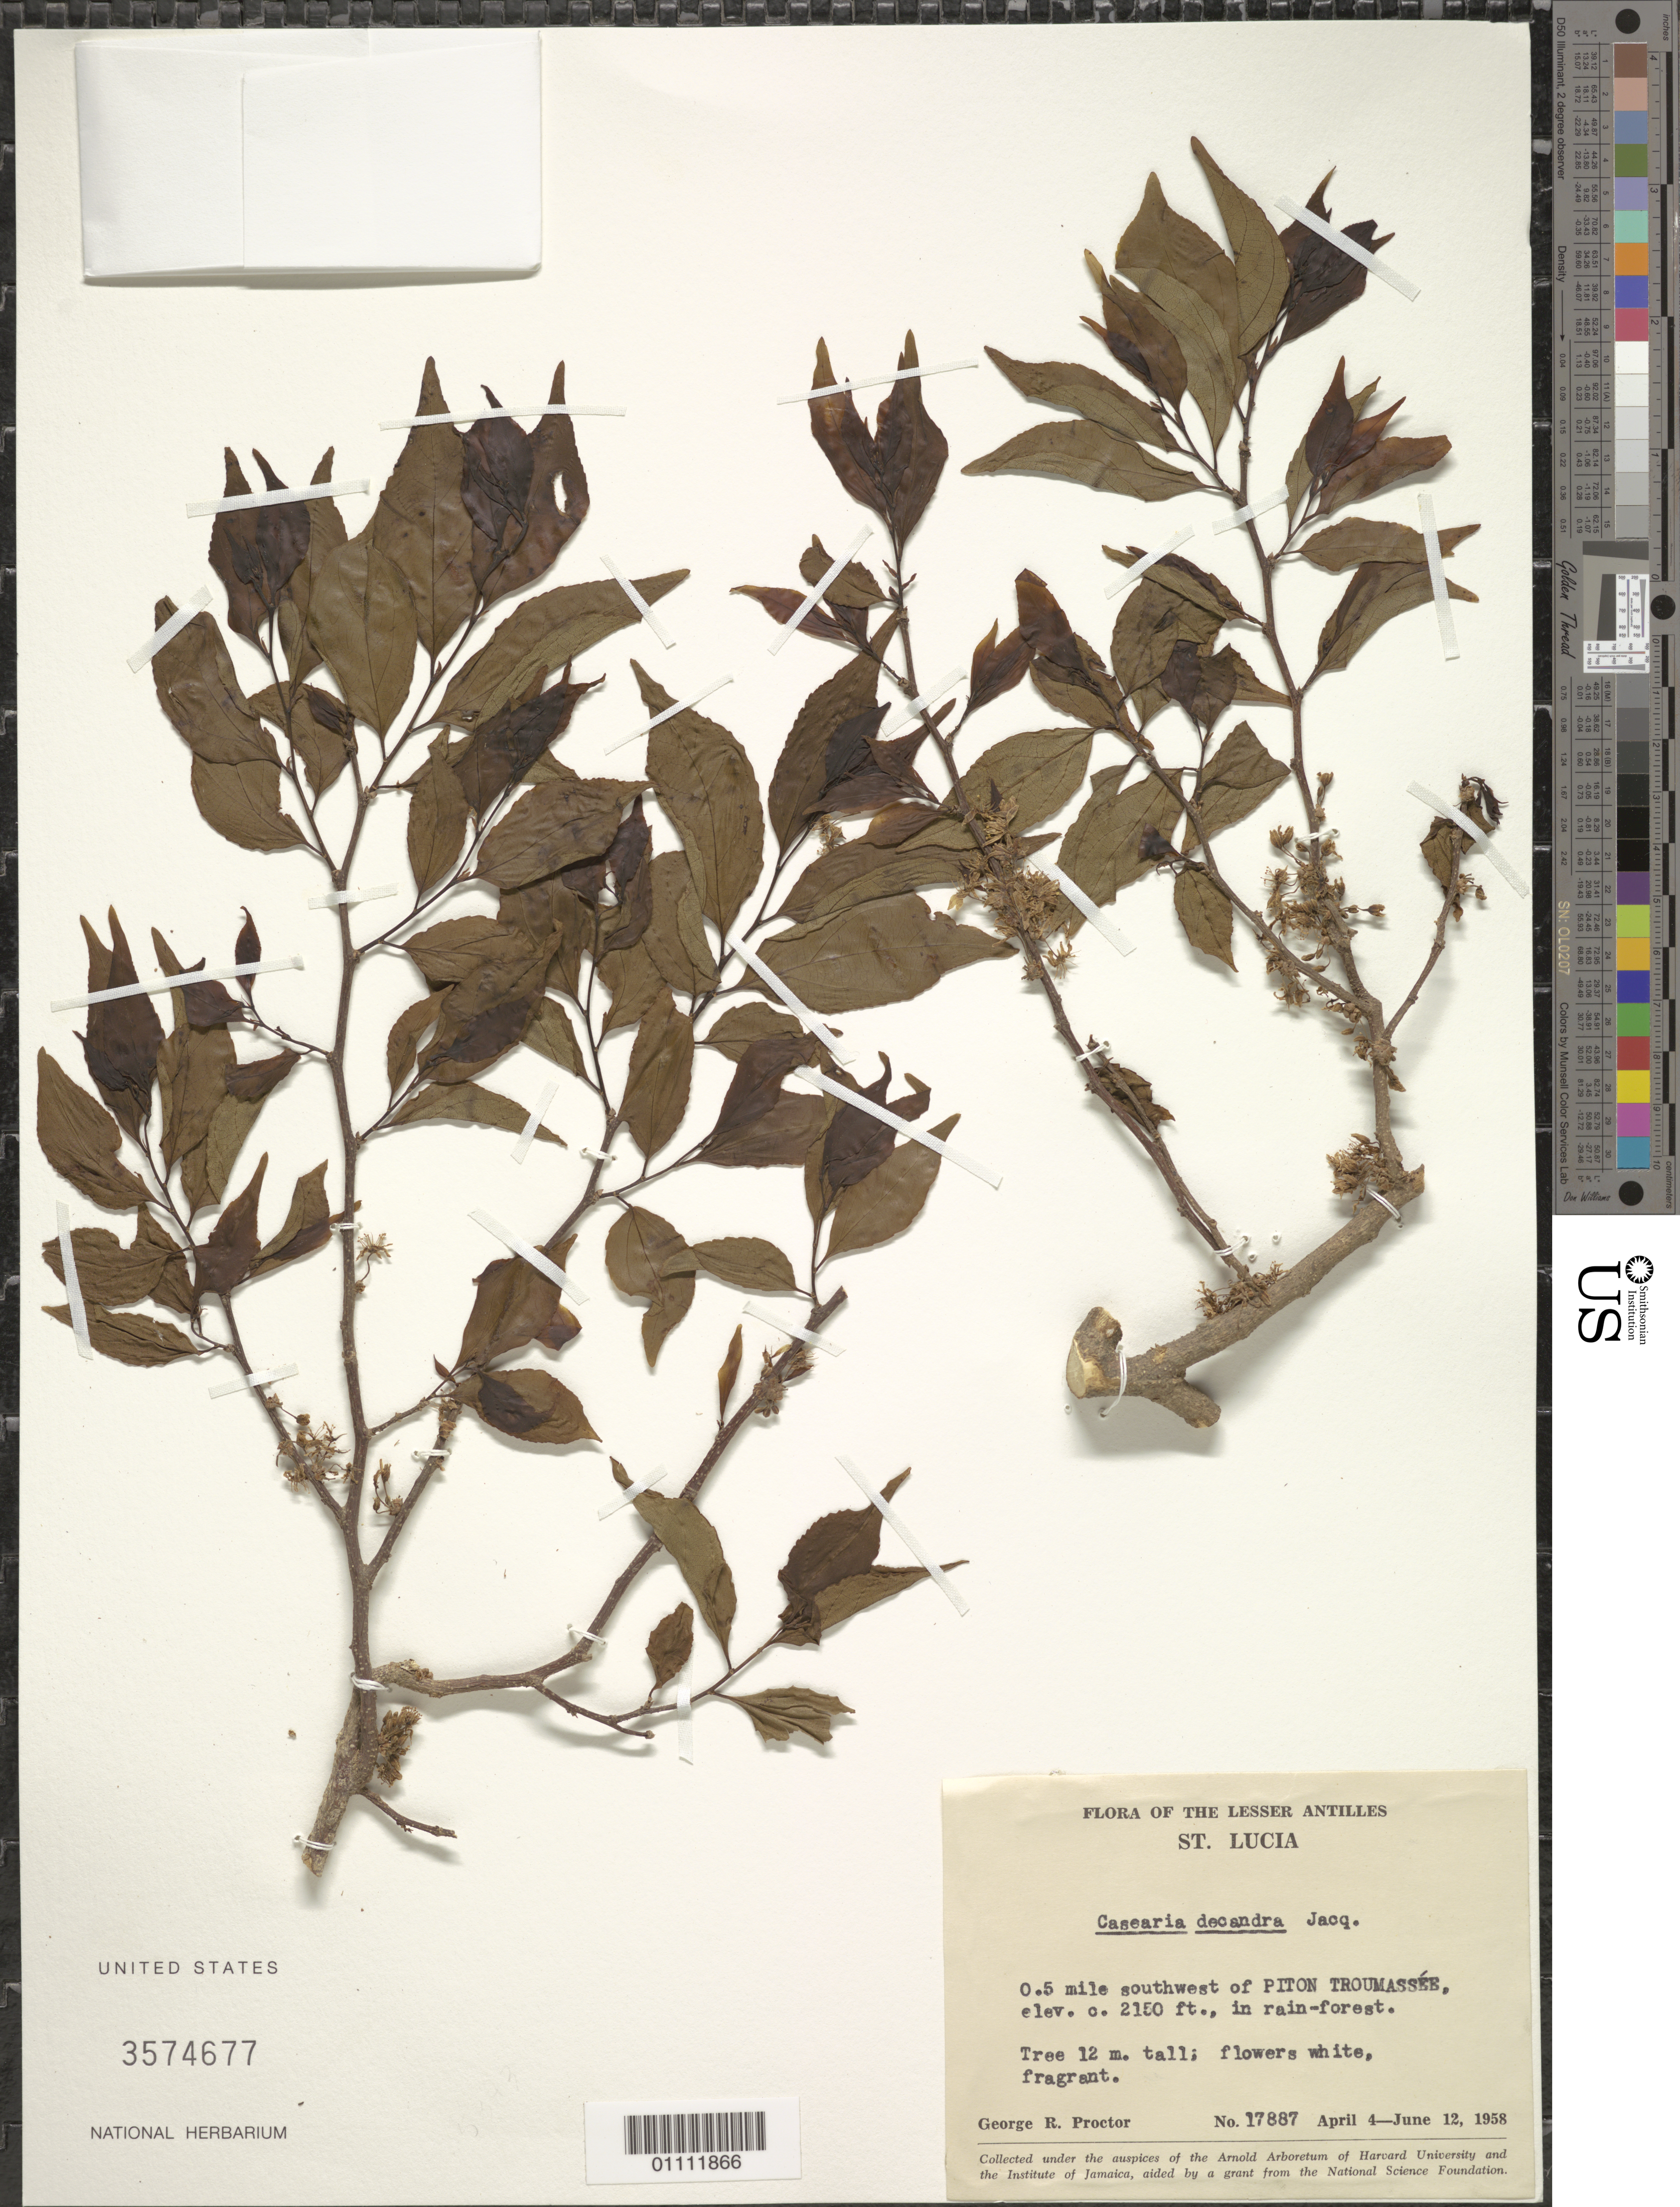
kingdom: Plantae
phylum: Tracheophyta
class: Magnoliopsida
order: Malpighiales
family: Salicaceae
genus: Casearia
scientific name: Casearia decandra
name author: Jacq.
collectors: G. R. Proctor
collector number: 17887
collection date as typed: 04 Apr 1958 to 12 Jun 1958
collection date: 1958-04-04/1958-06-12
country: St. Lucia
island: St. Lucia I.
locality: Piton Troumassée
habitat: In rainforest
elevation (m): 655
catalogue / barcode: US 3574677